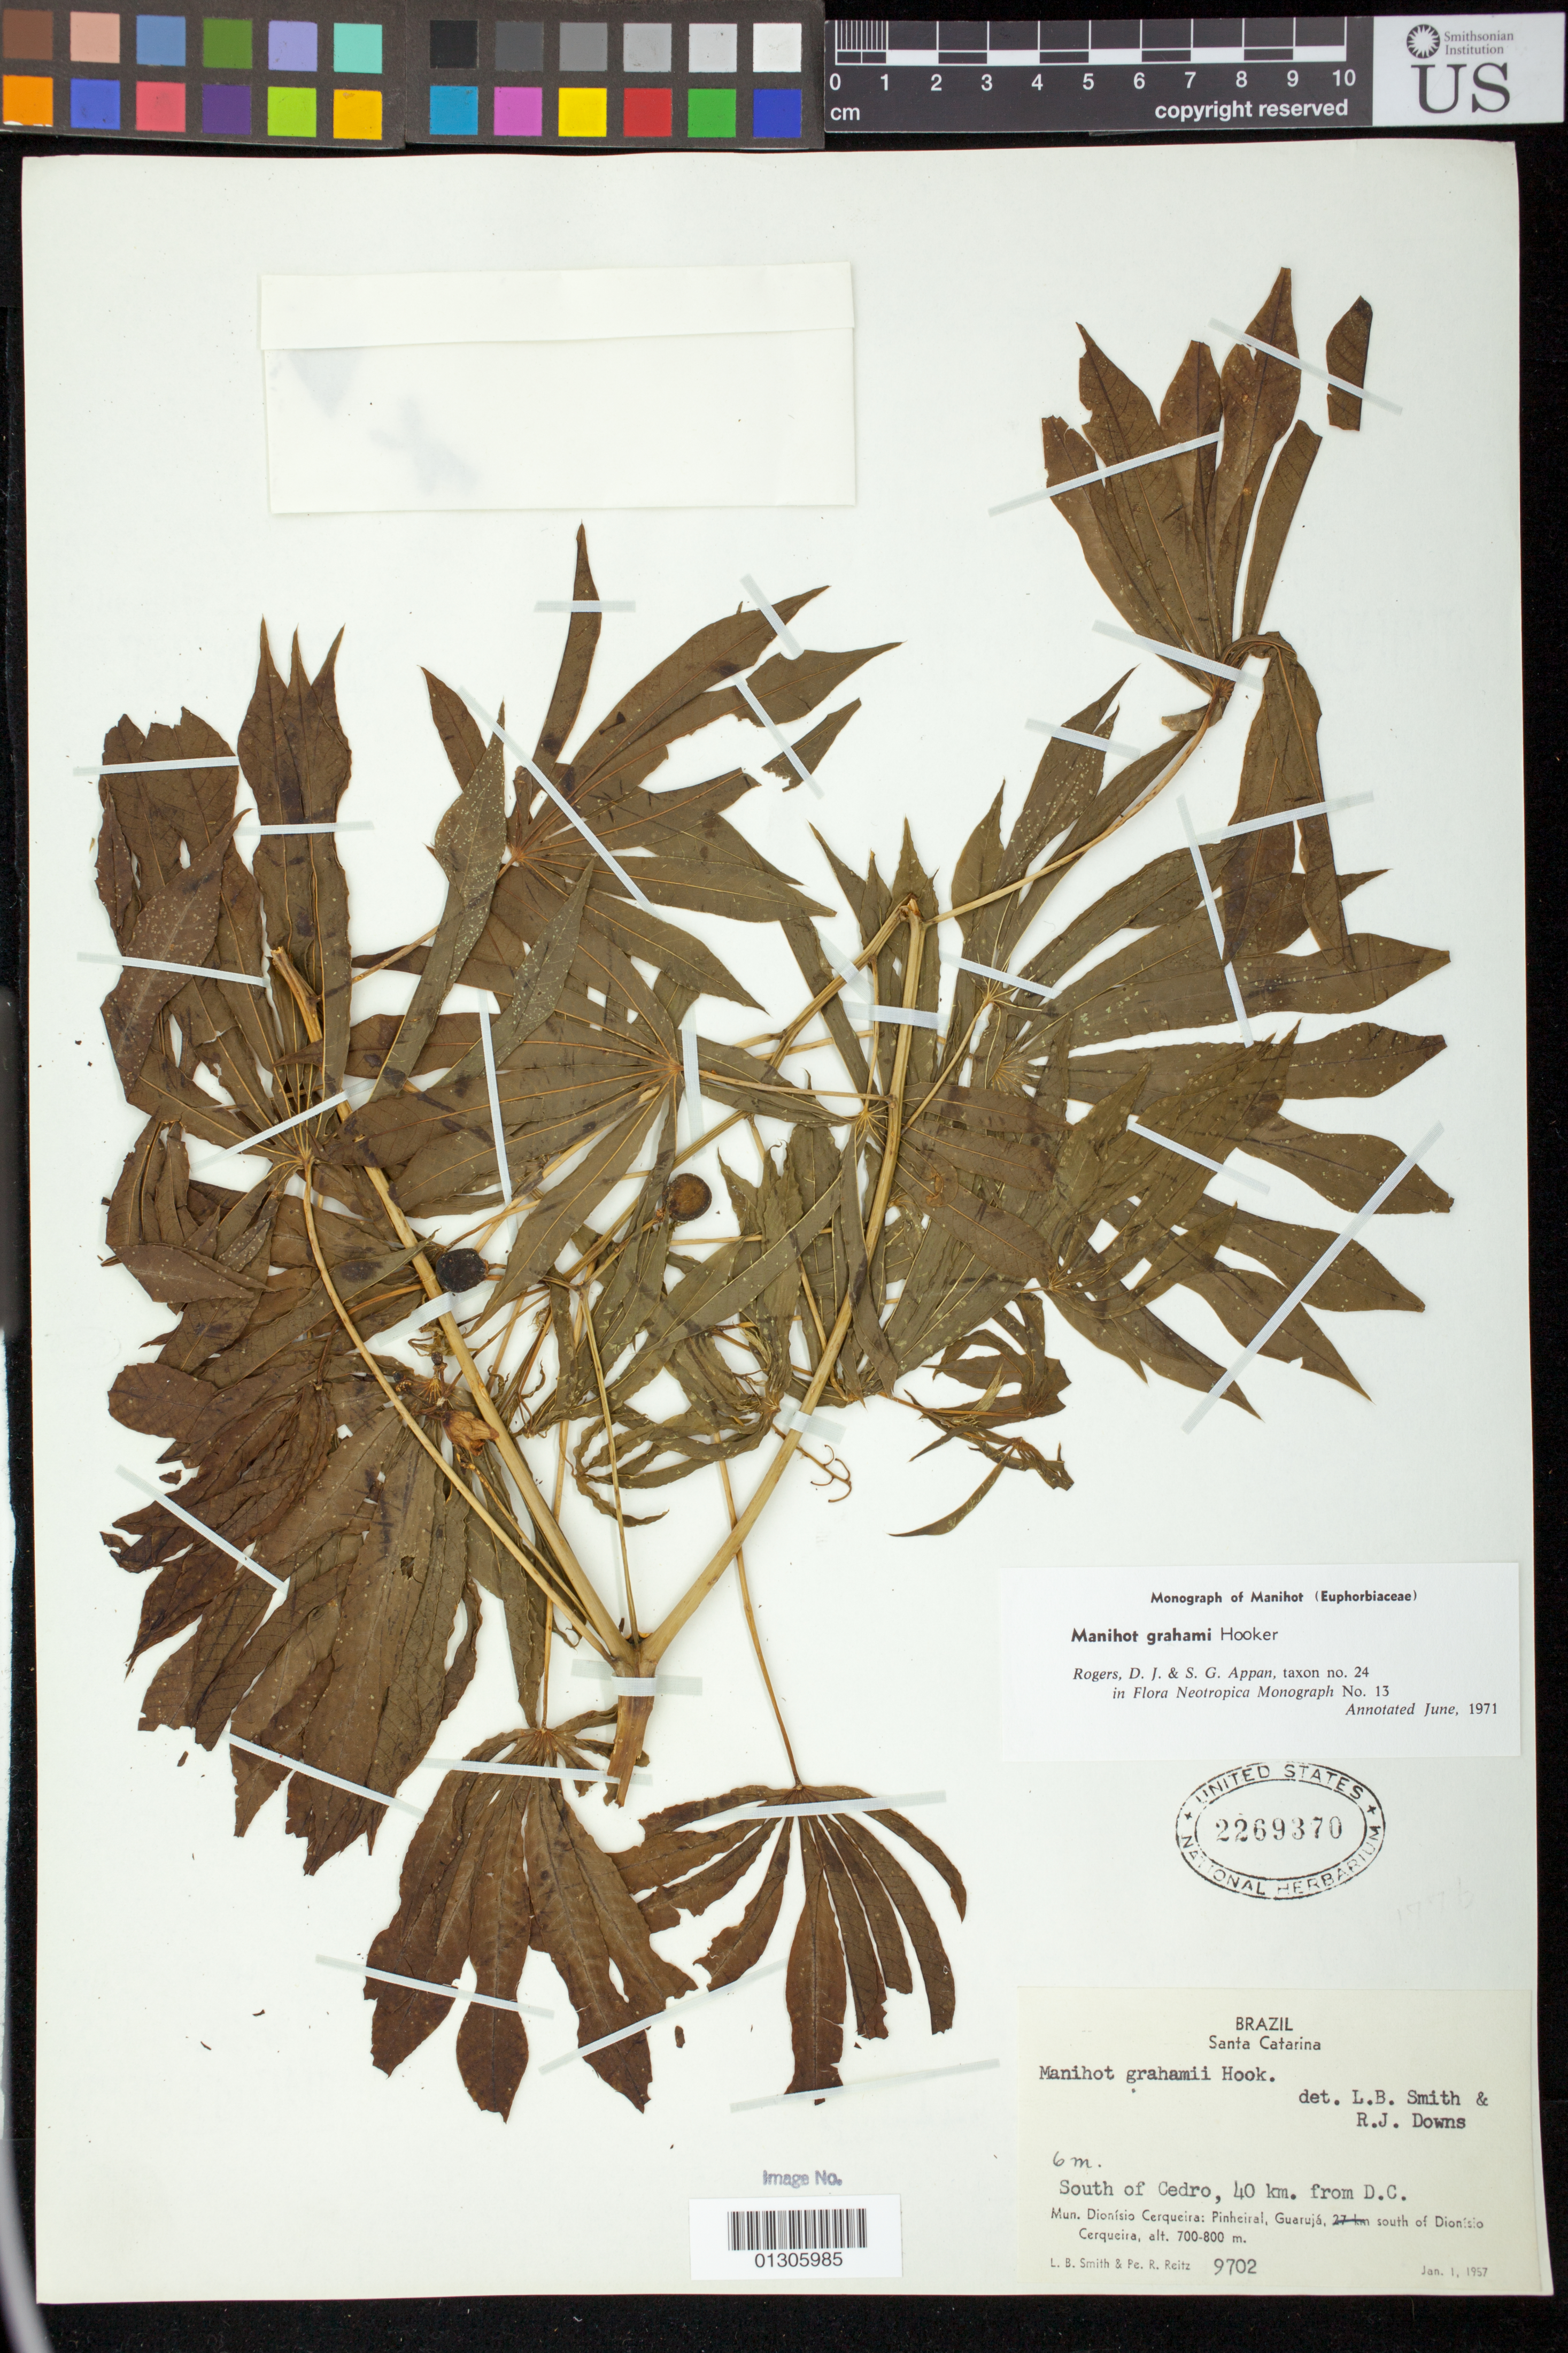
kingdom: Plantae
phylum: Tracheophyta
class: Magnoliopsida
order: Malpighiales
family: Euphorbiaceae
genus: Manihot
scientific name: Manihot guaranitica subsp. guaranitica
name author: Chodat & Hassl.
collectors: L. Smith & P. Reitz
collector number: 9702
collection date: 1957-01-01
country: Brazil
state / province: Santa Catarina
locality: South of Cedro, 40 km from D. C.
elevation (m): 700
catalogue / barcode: US 2269370